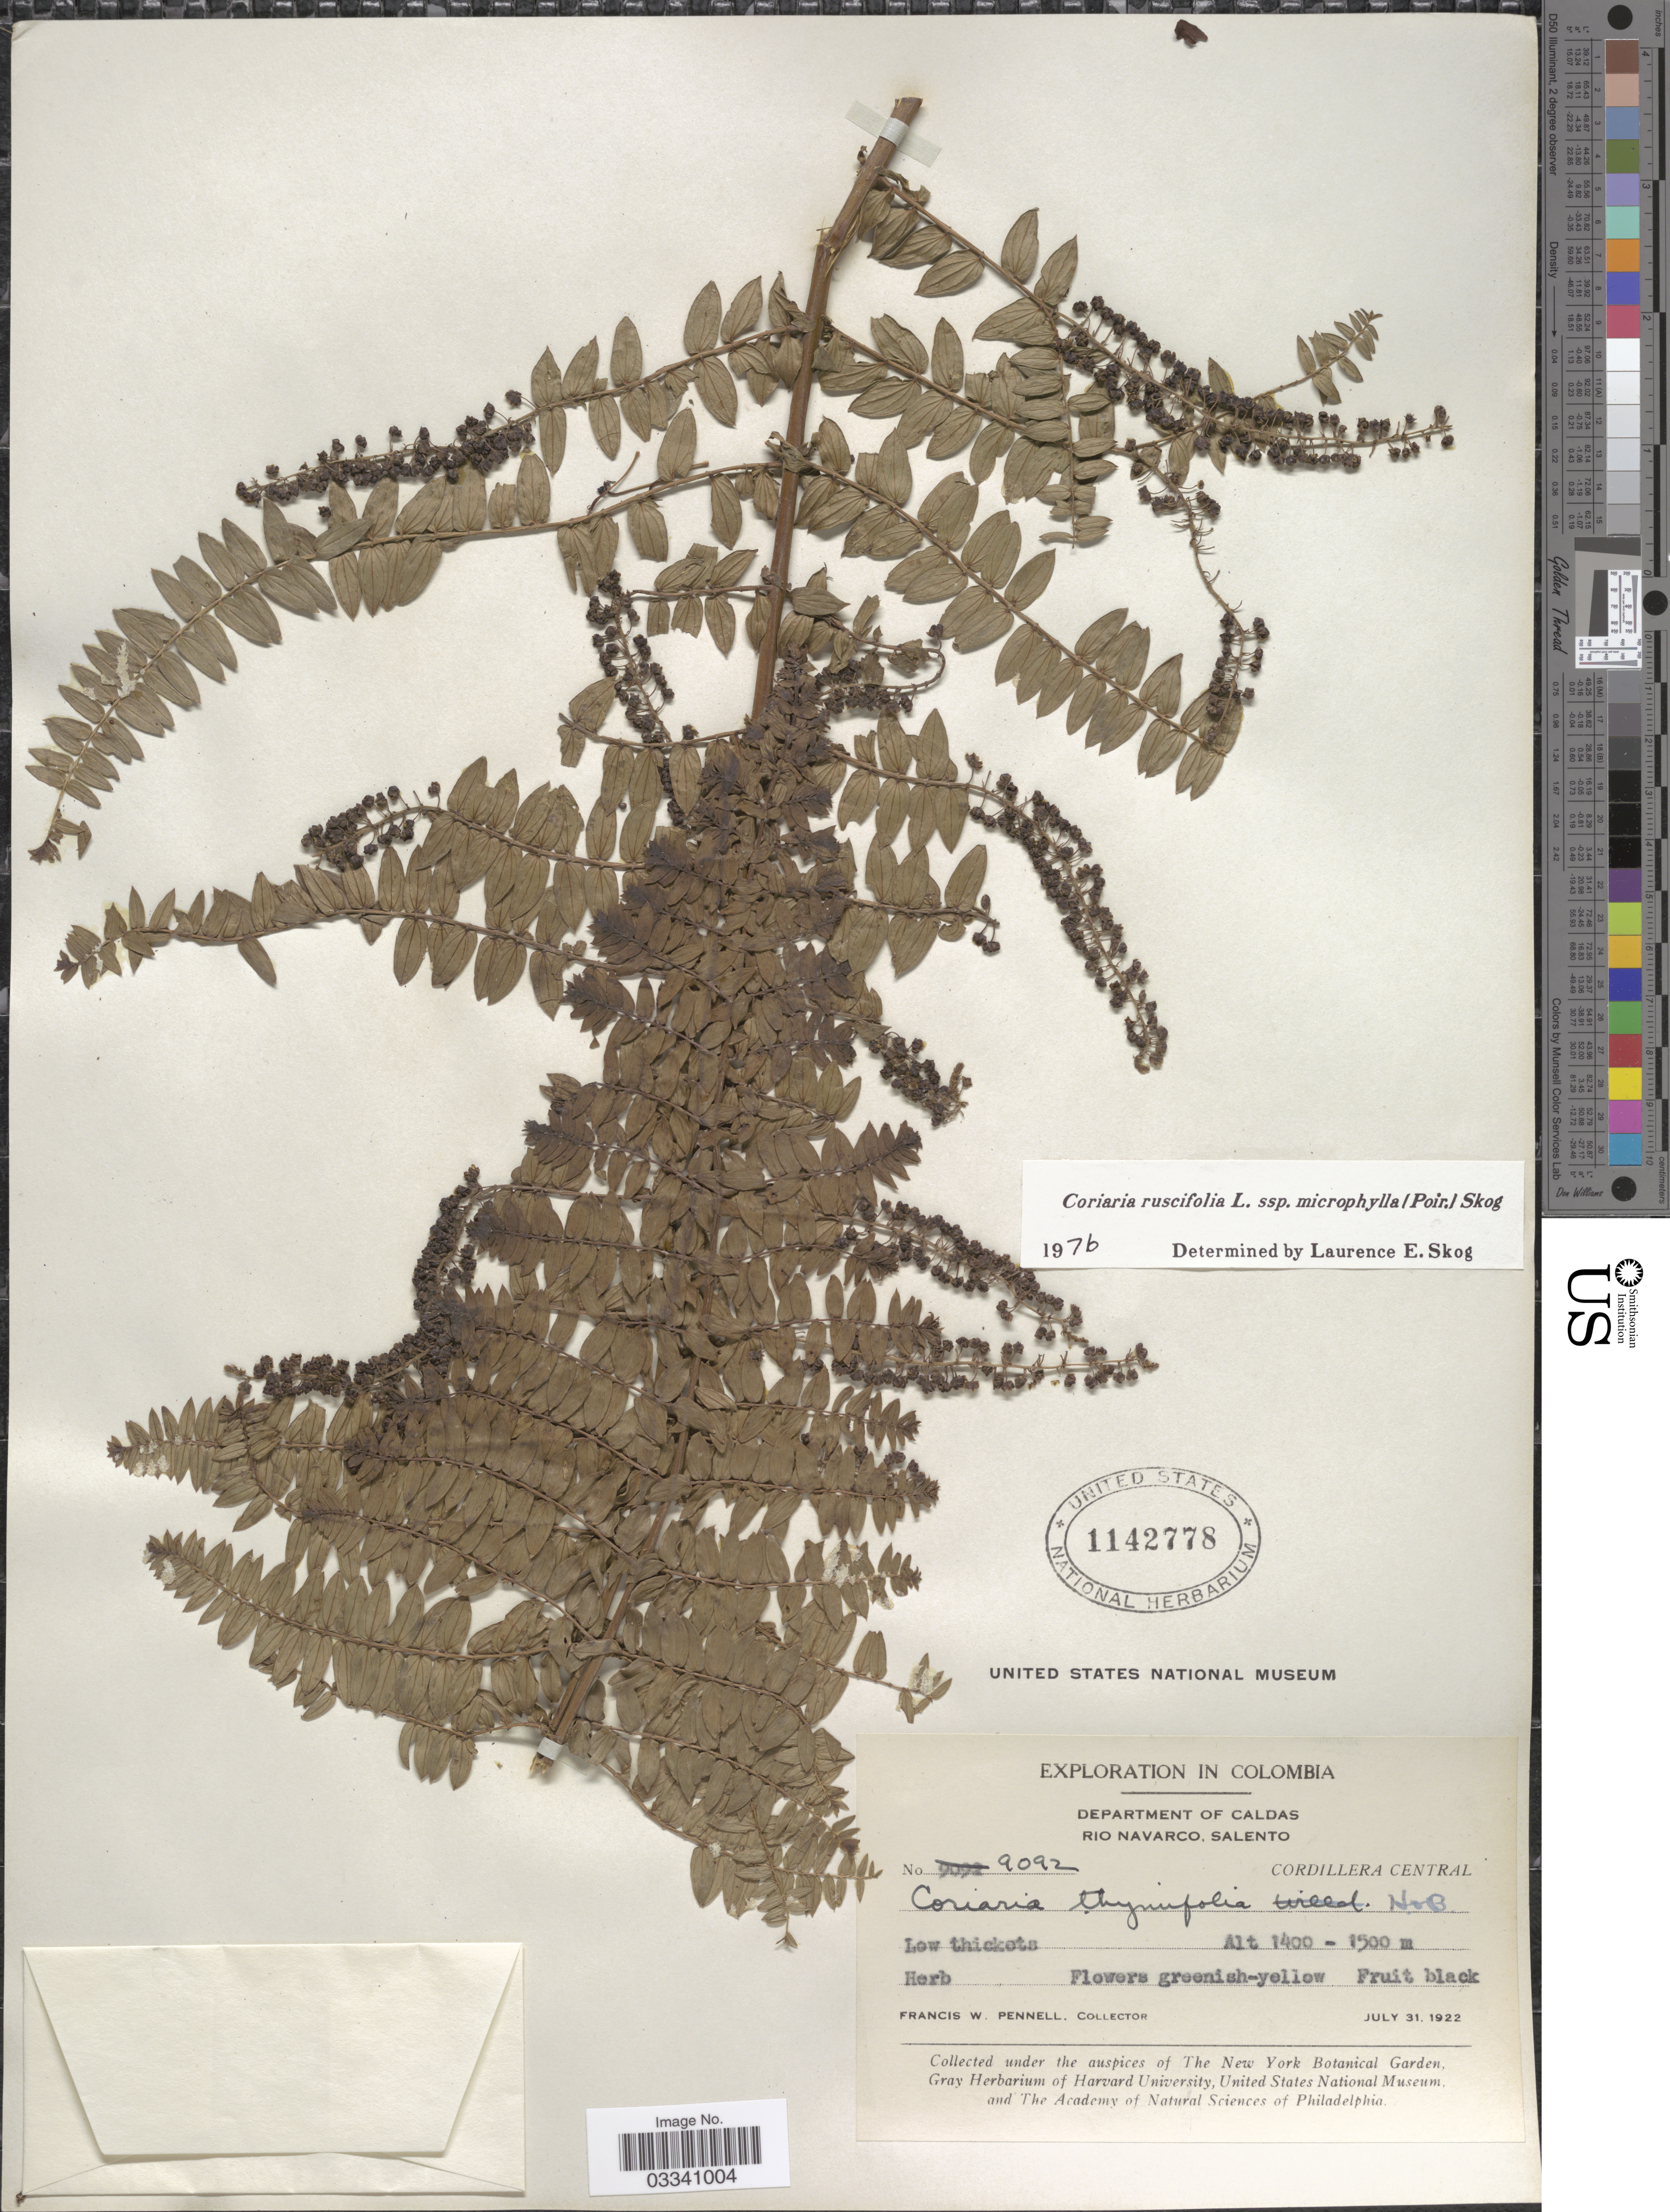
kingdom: Plantae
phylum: Tracheophyta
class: Magnoliopsida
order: Cucurbitales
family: Coriariaceae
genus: Coriaria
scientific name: Coriaria ruscifolia subsp. microphylla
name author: (Poir.) L.E. Skog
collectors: F. W. Pennell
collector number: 9092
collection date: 1922-07-31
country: Colombia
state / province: Caldas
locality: Department of Caldas, Rio Navarco, Salento, Cordillera Central.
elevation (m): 1400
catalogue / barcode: US 1142778